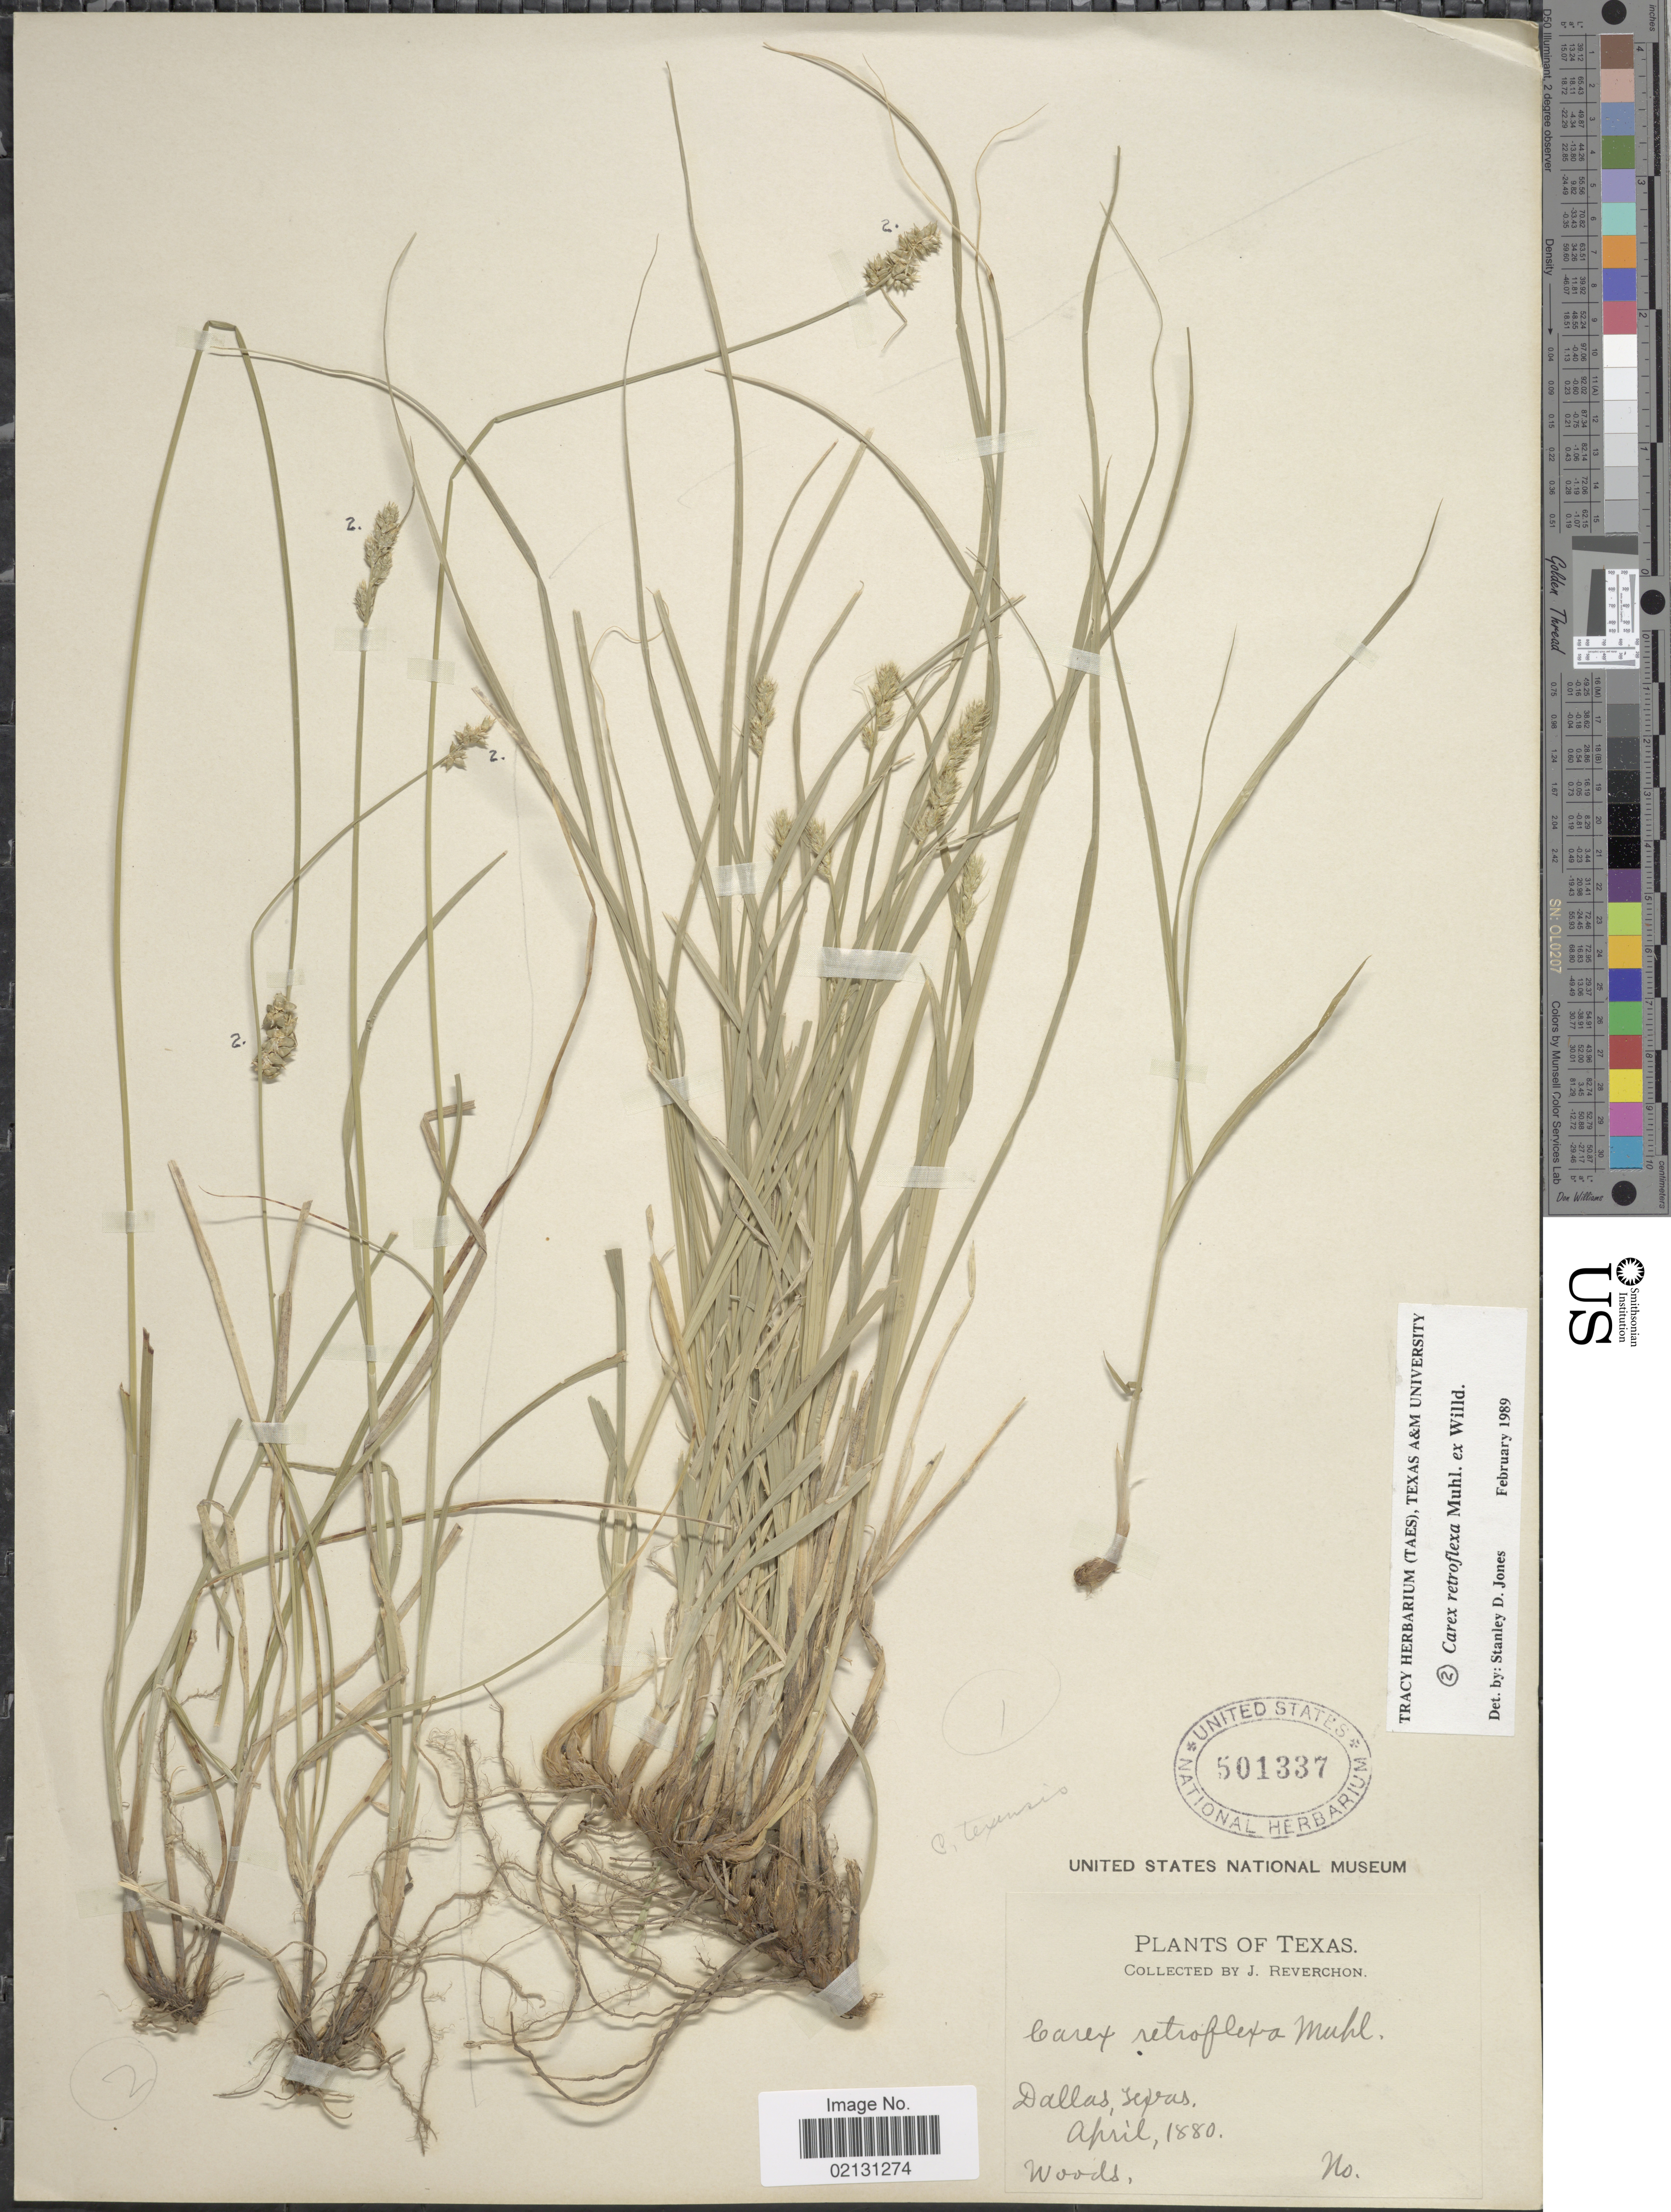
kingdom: Plantae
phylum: Tracheophyta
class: Liliopsida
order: Poales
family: Cyperaceae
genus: Carex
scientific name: Carex retroflexa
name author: Muhl. ex Willd.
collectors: J. Reverchon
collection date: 1880-04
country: United States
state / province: Texas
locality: Dallas, Woods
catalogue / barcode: US 501337